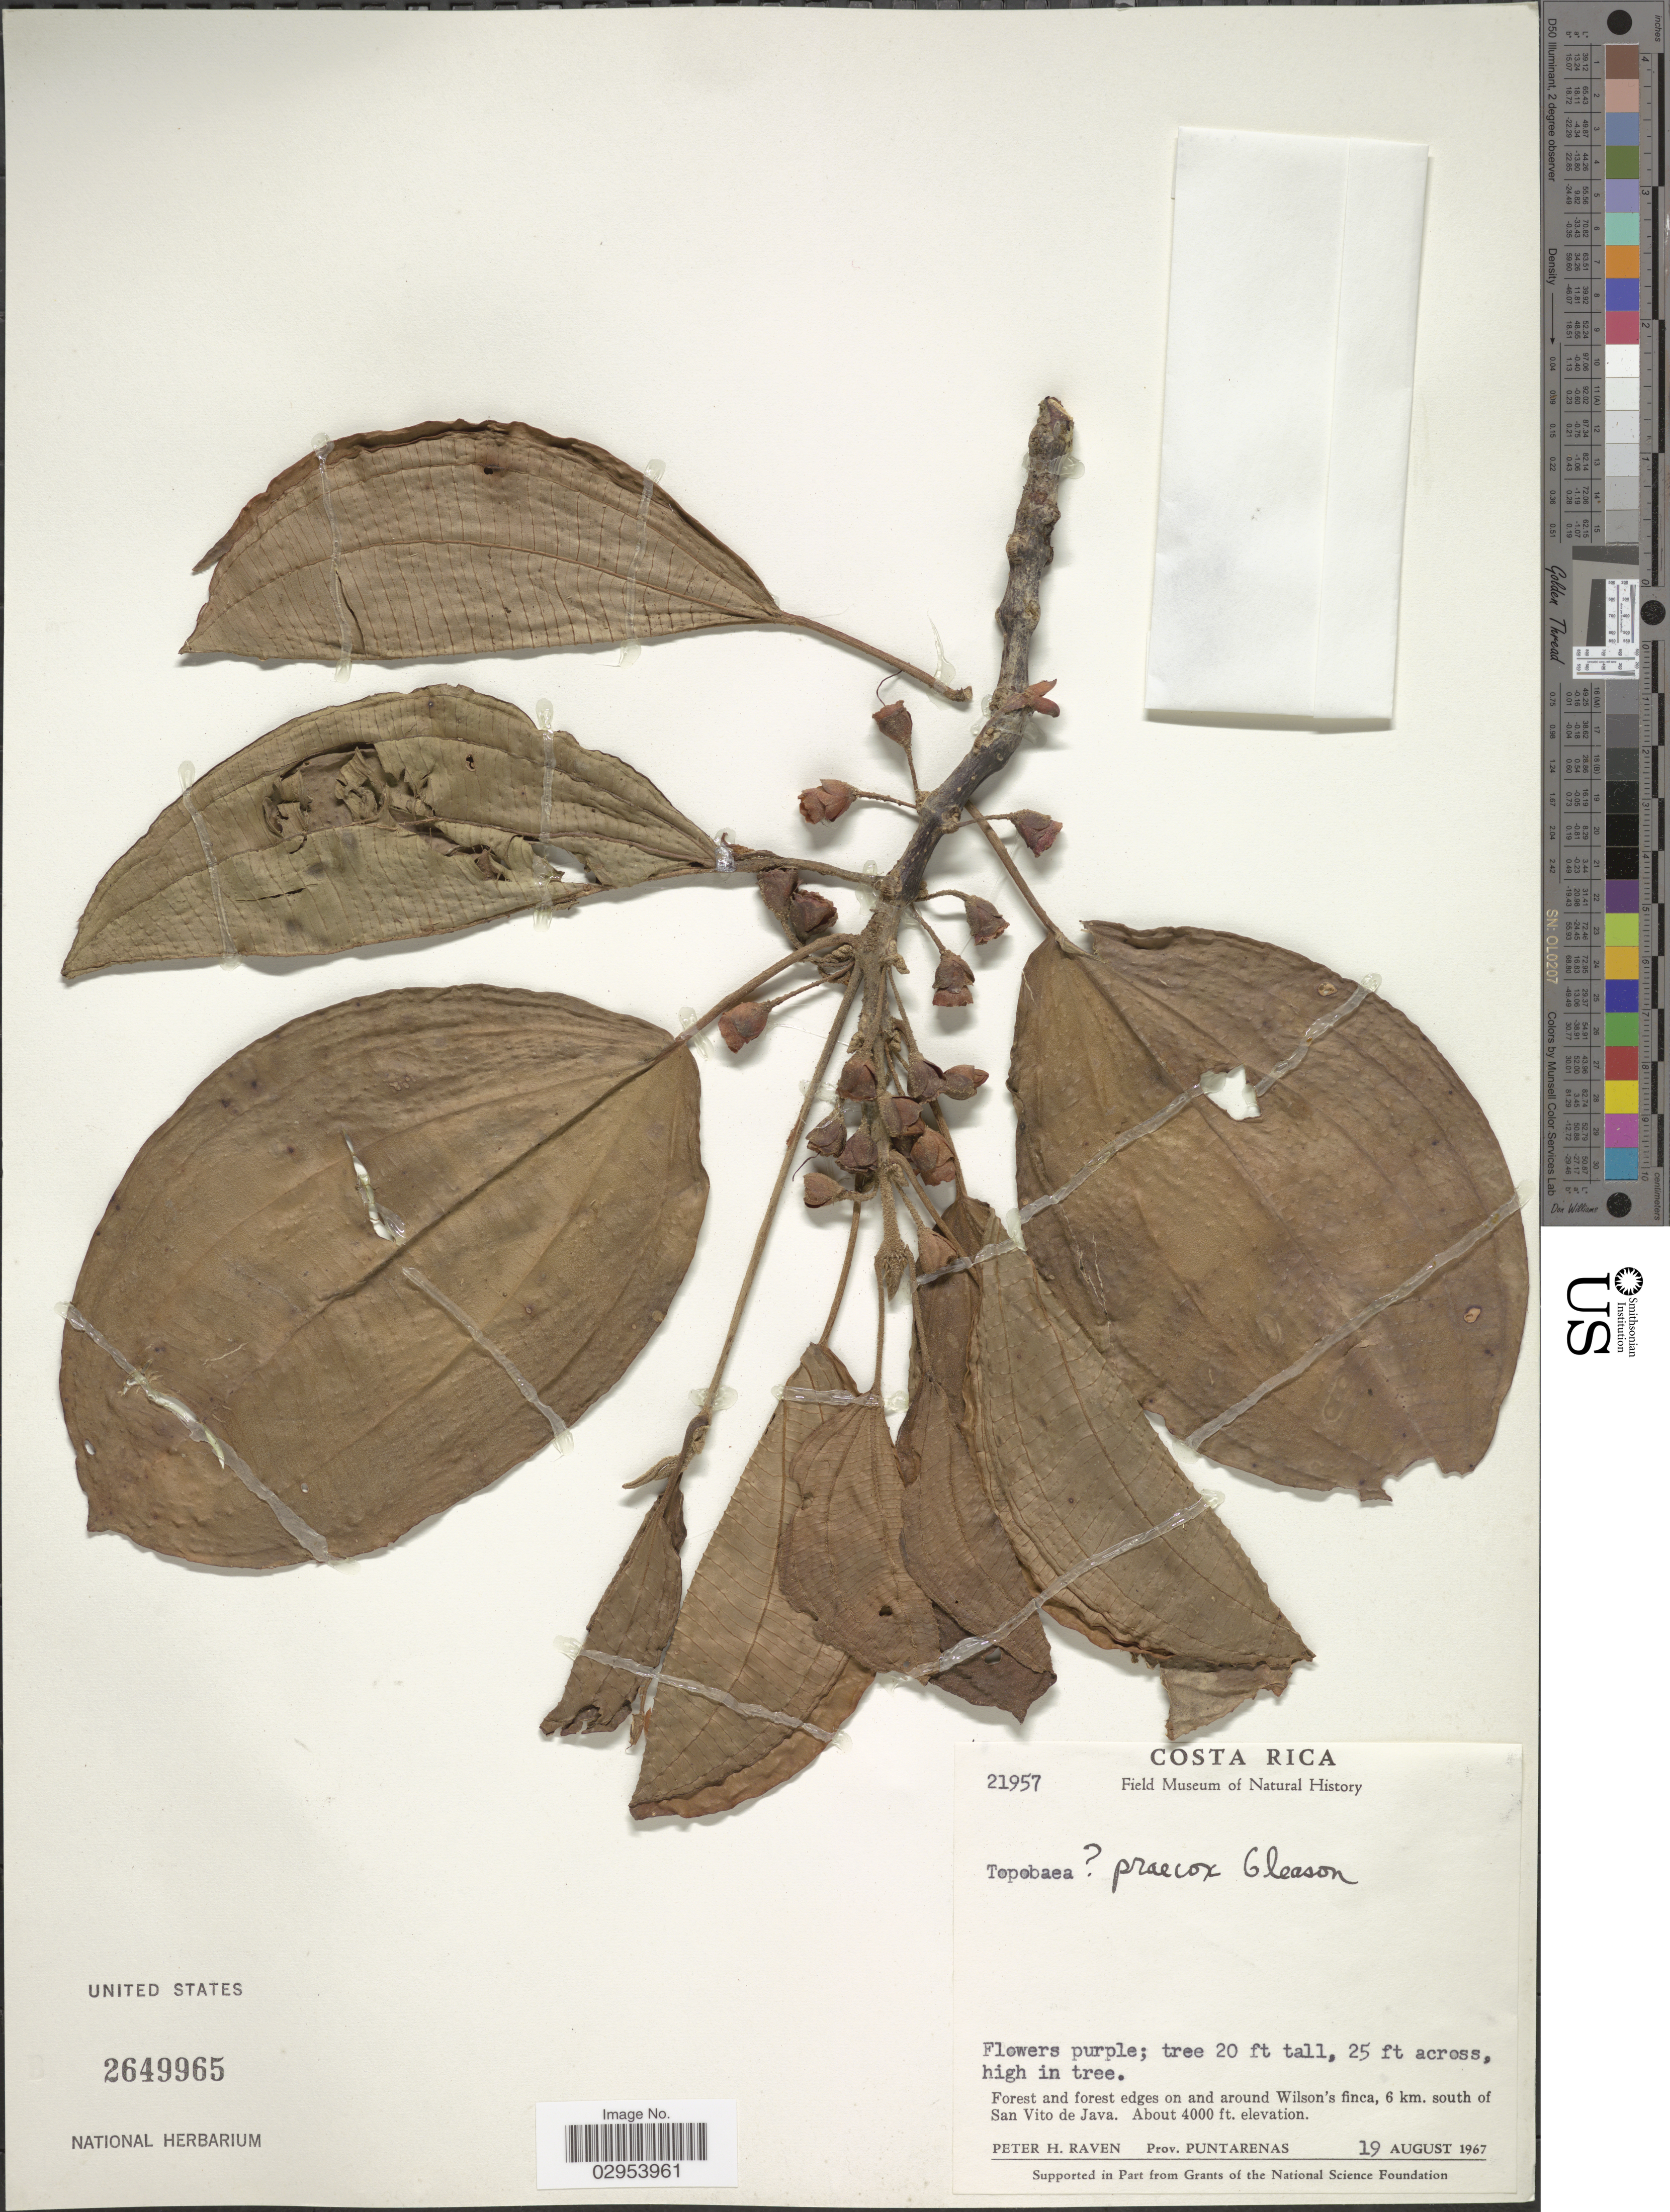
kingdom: Plantae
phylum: Tracheophyta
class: Magnoliopsida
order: Myrtales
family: Melastomataceae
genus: Topobea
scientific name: Topobea praecox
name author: Gleason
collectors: P. Raven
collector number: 21957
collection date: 1967-08-19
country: Costa Rica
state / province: Puntarenas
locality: Forest and forest edges on and around Wilson's finca, 6 km. south of San Vito de Java.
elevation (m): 1219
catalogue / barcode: US 2649965